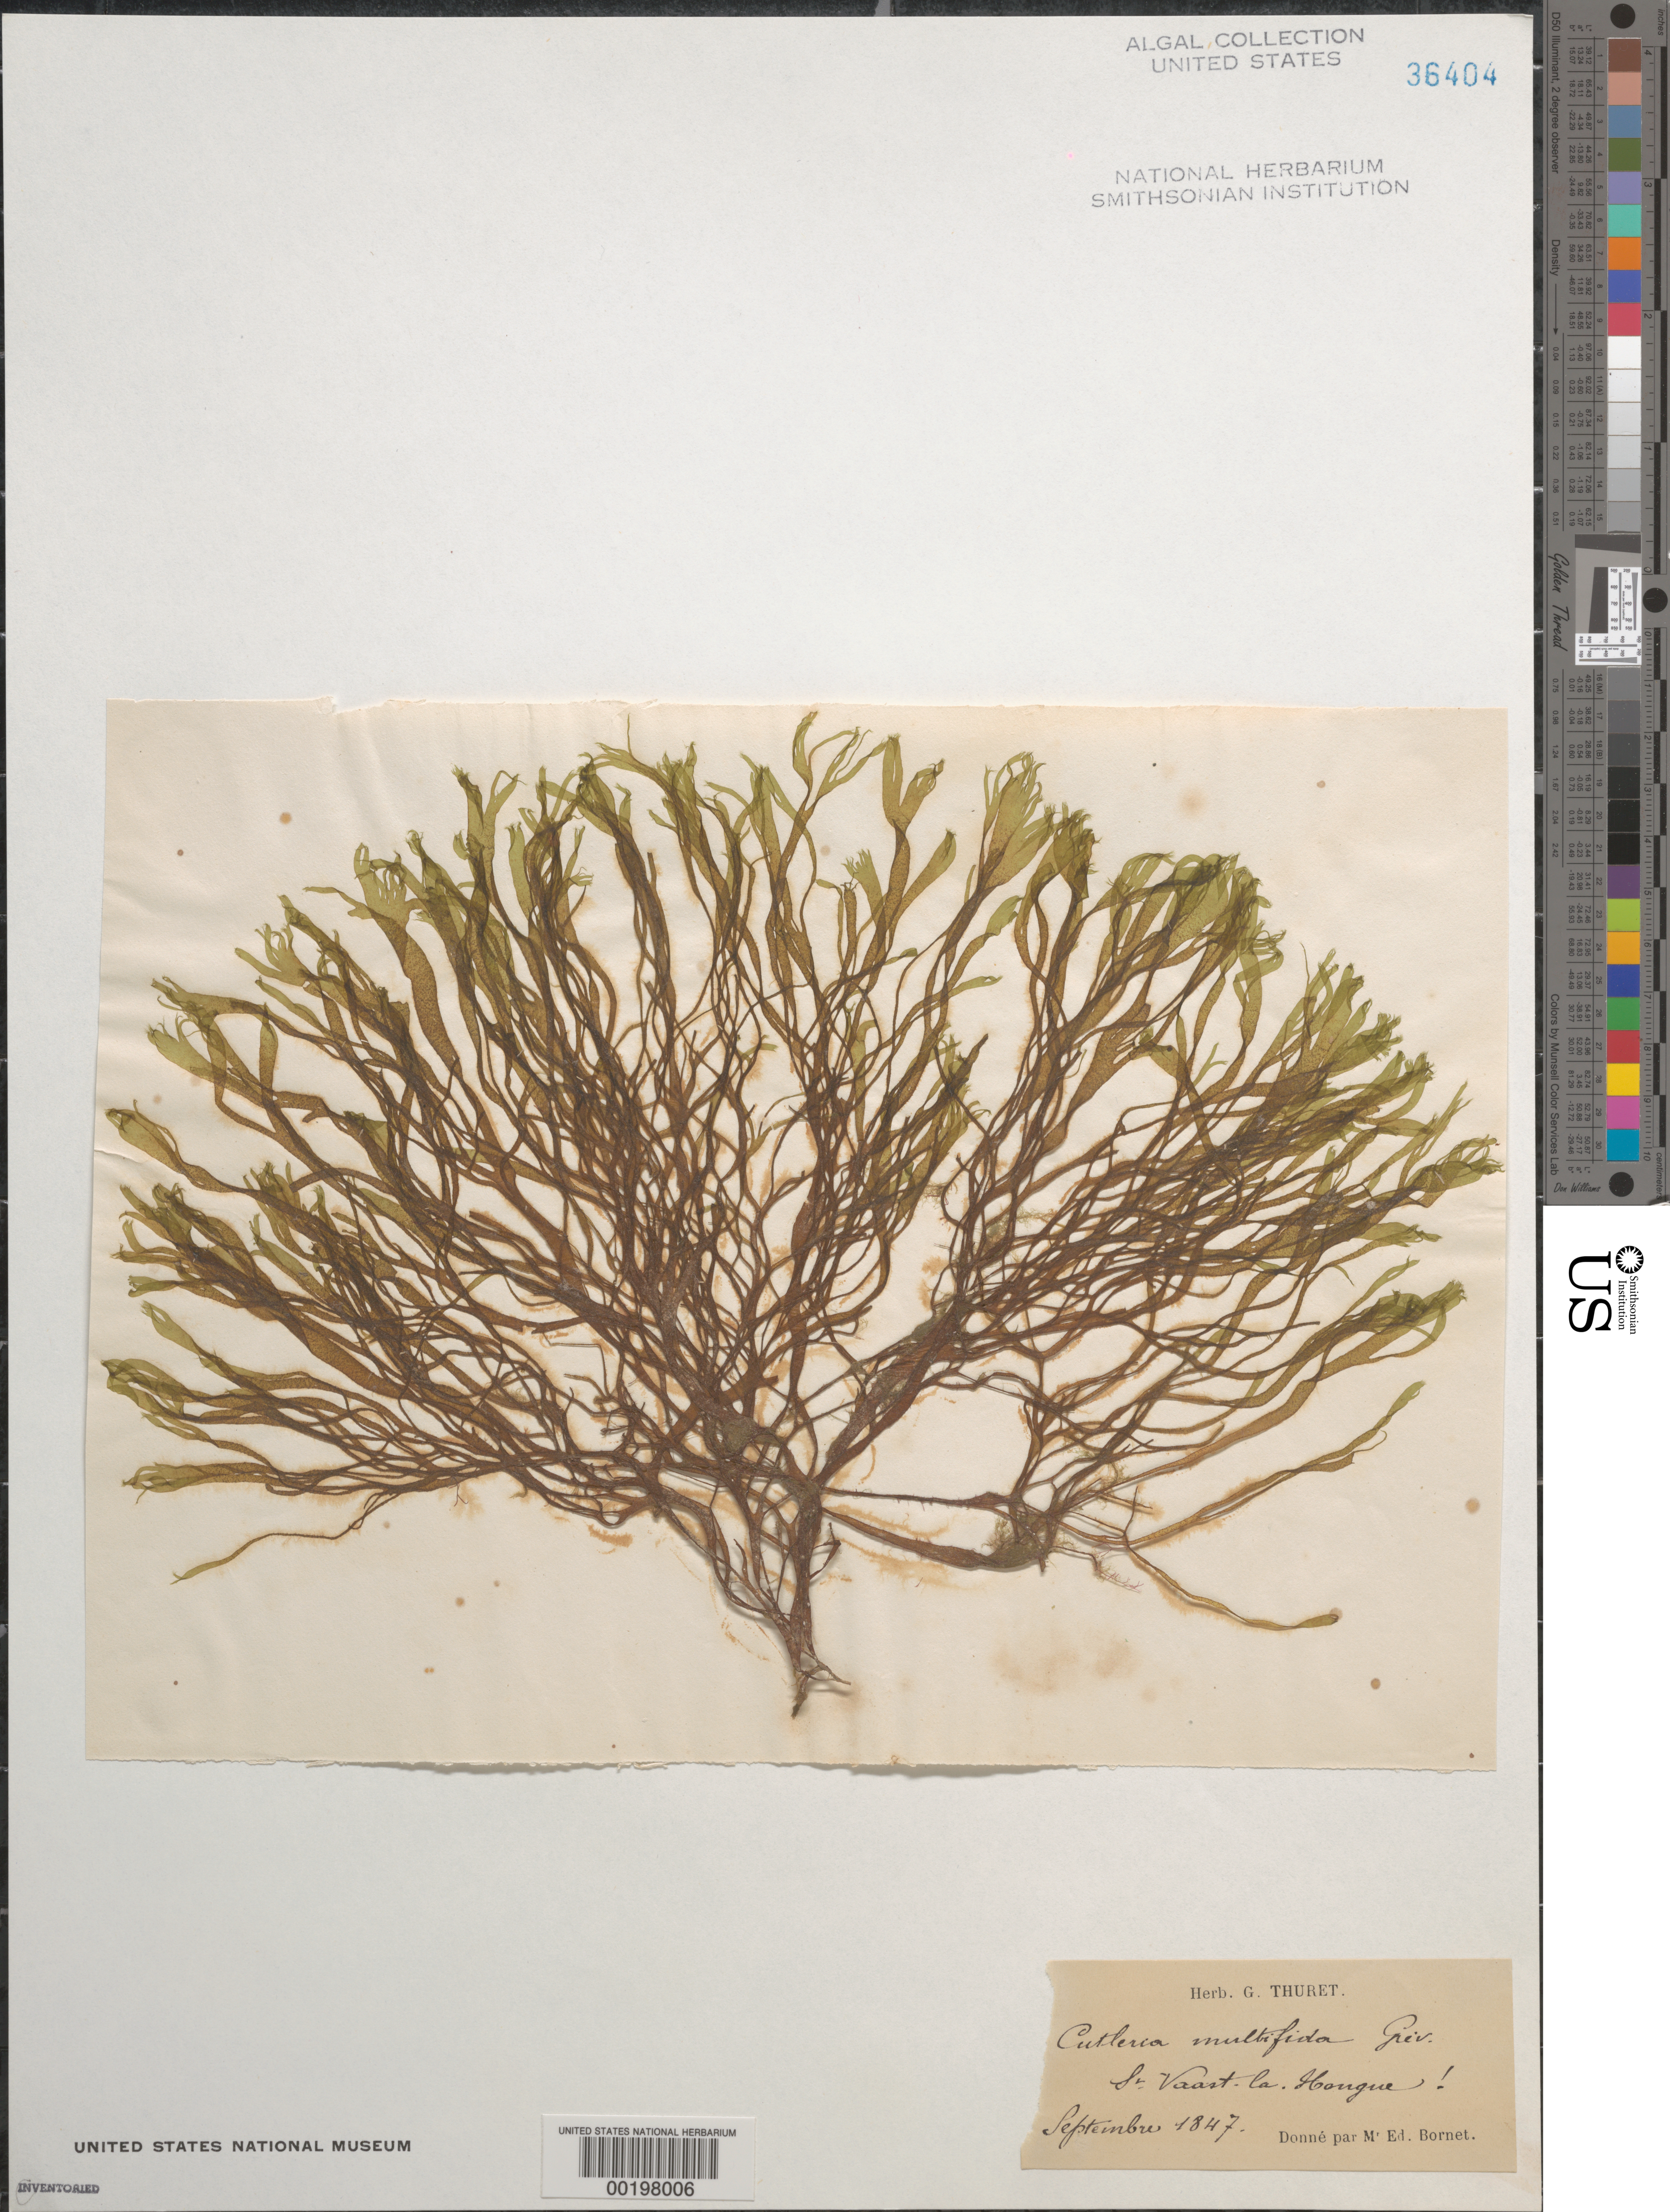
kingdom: Chromista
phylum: Ochrophyta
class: Phaeophyceae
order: Cutleriales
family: Cutleriaceae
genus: Cutleria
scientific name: Cutleria multifida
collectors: Thuret, G. (herbarium)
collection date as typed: Sep 1847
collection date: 1847-09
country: France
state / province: Normandie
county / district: Manche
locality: St. vaast-la-hougue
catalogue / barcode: US 36404